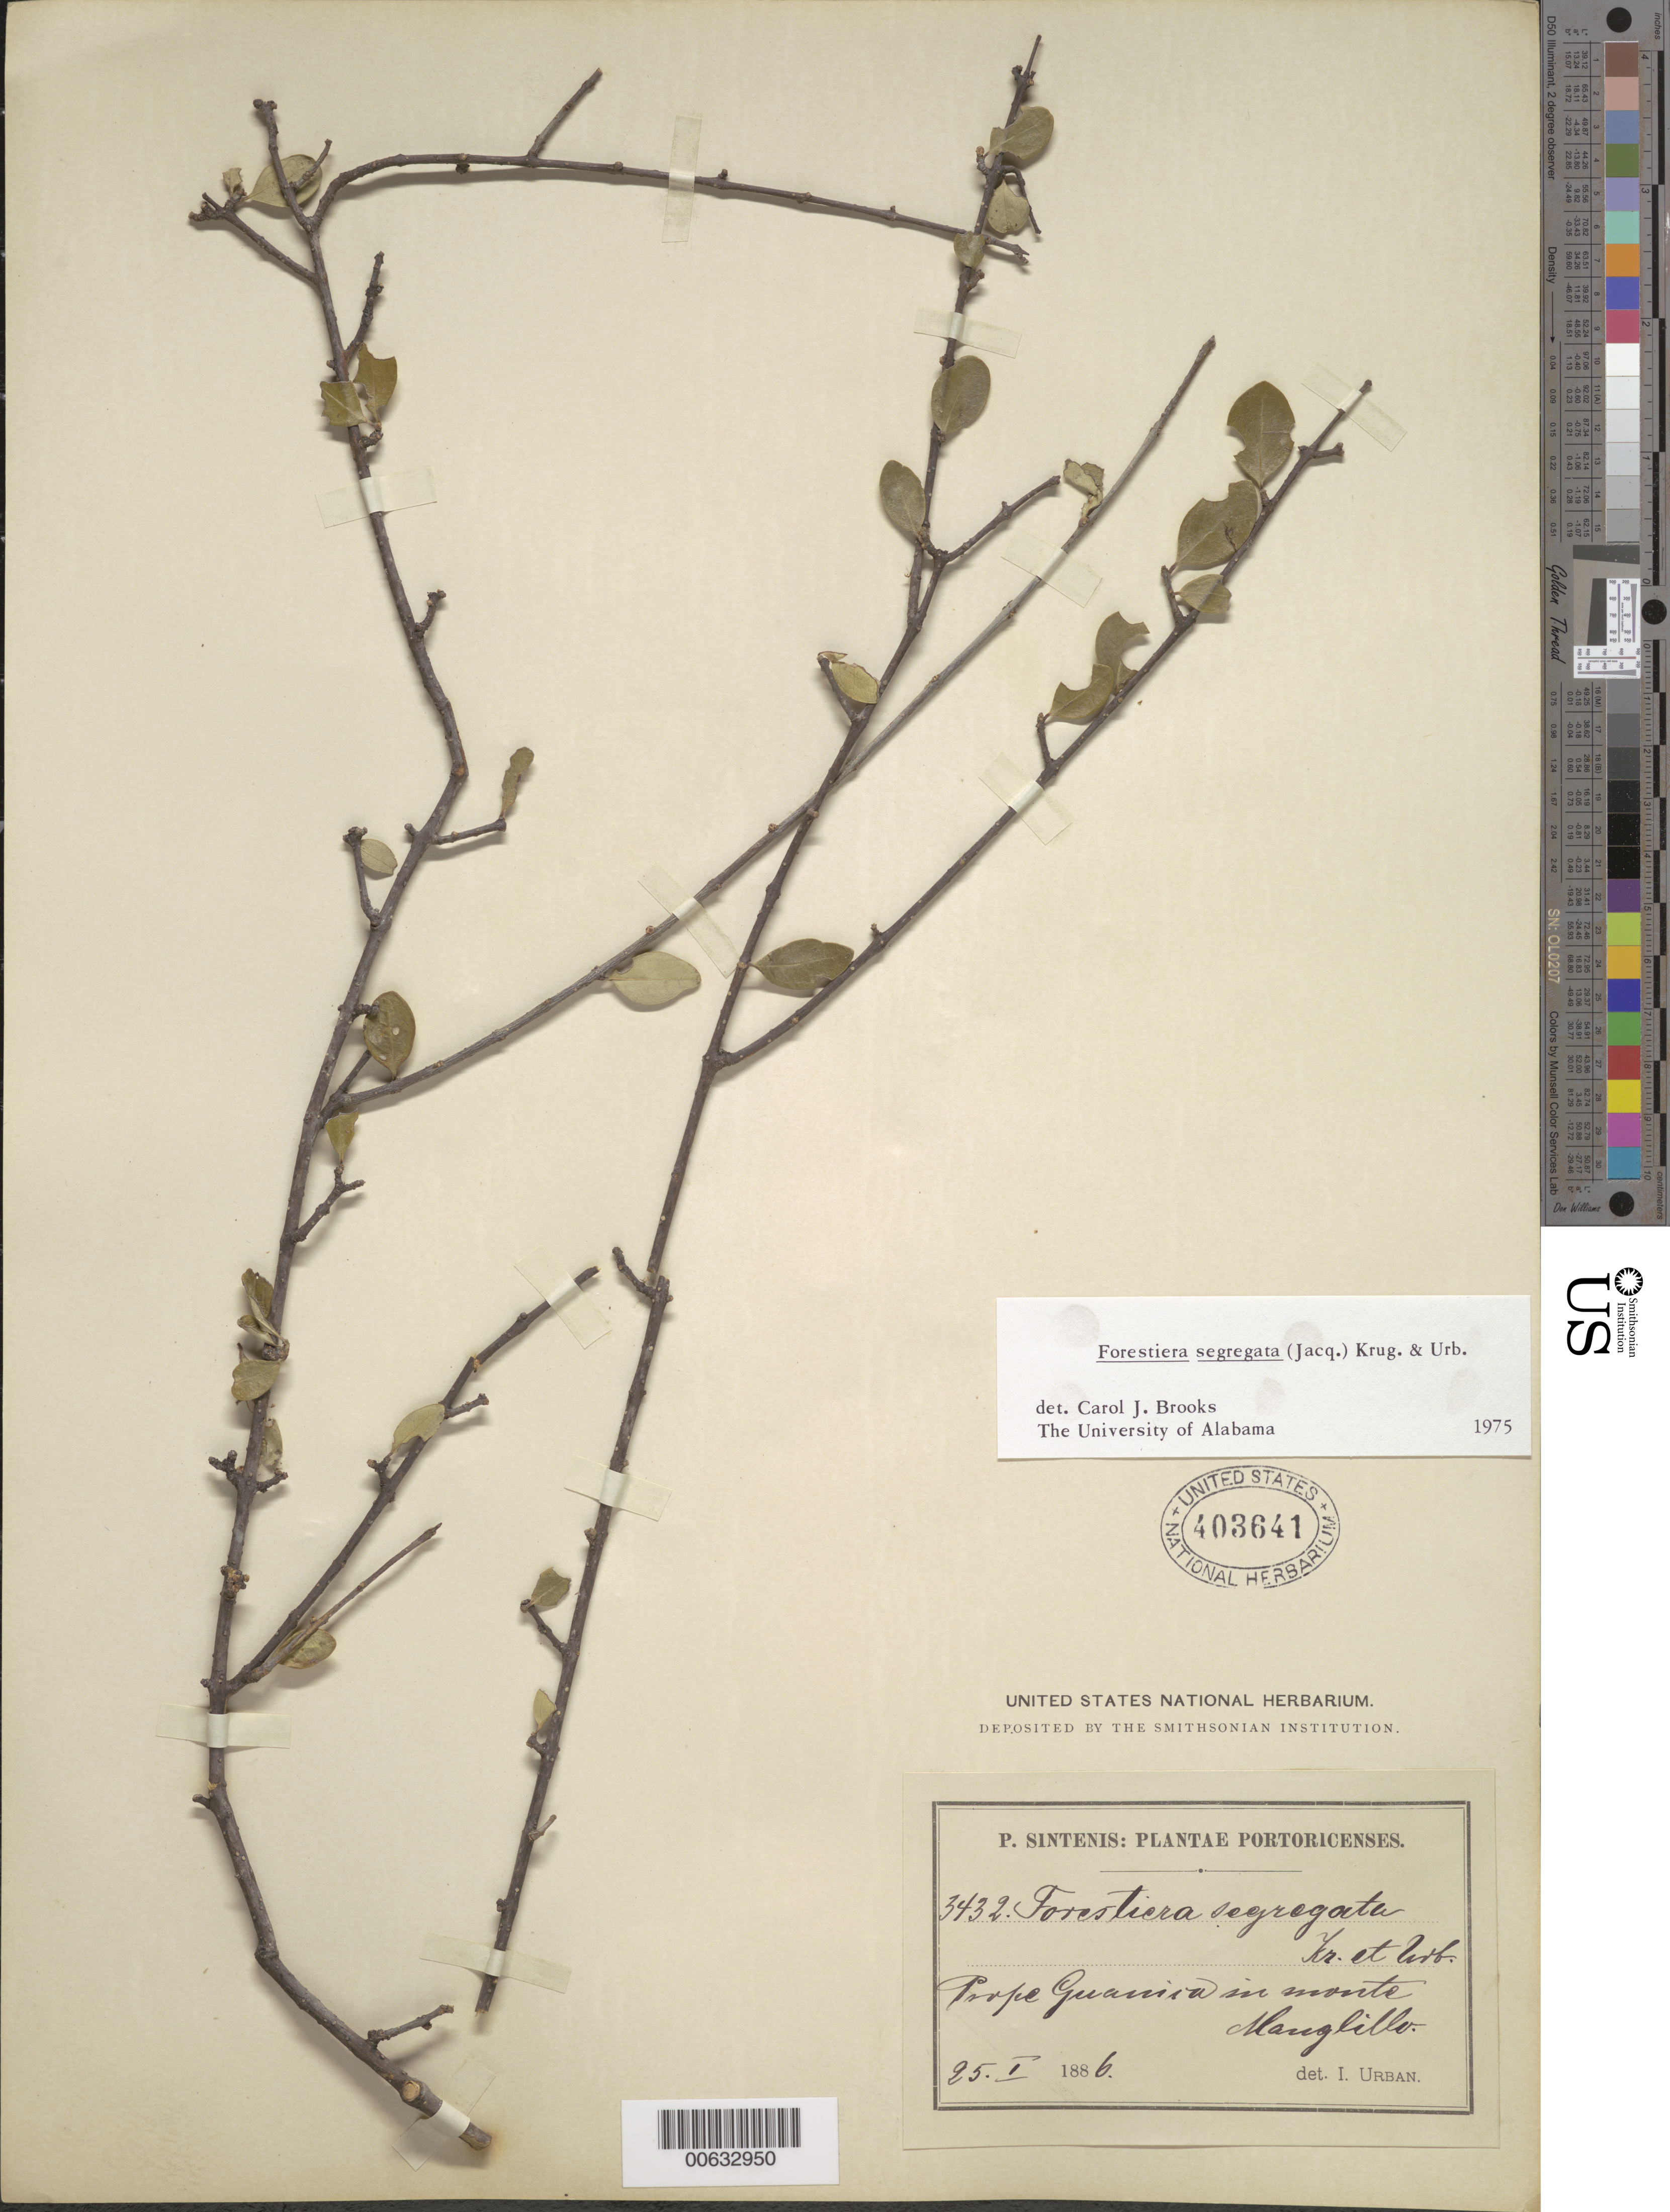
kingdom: Plantae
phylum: Tracheophyta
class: Magnoliopsida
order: Lamiales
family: Oleaceae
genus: Forestiera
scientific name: Forestiera segregata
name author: (Jacq.) Krug & Urb.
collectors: P. Sintenis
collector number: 3432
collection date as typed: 25 Jan 1886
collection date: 1886-01-25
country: Puerto Rico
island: Greater Antilles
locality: Prope Guanica, in monte Manglillo.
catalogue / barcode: US 403641